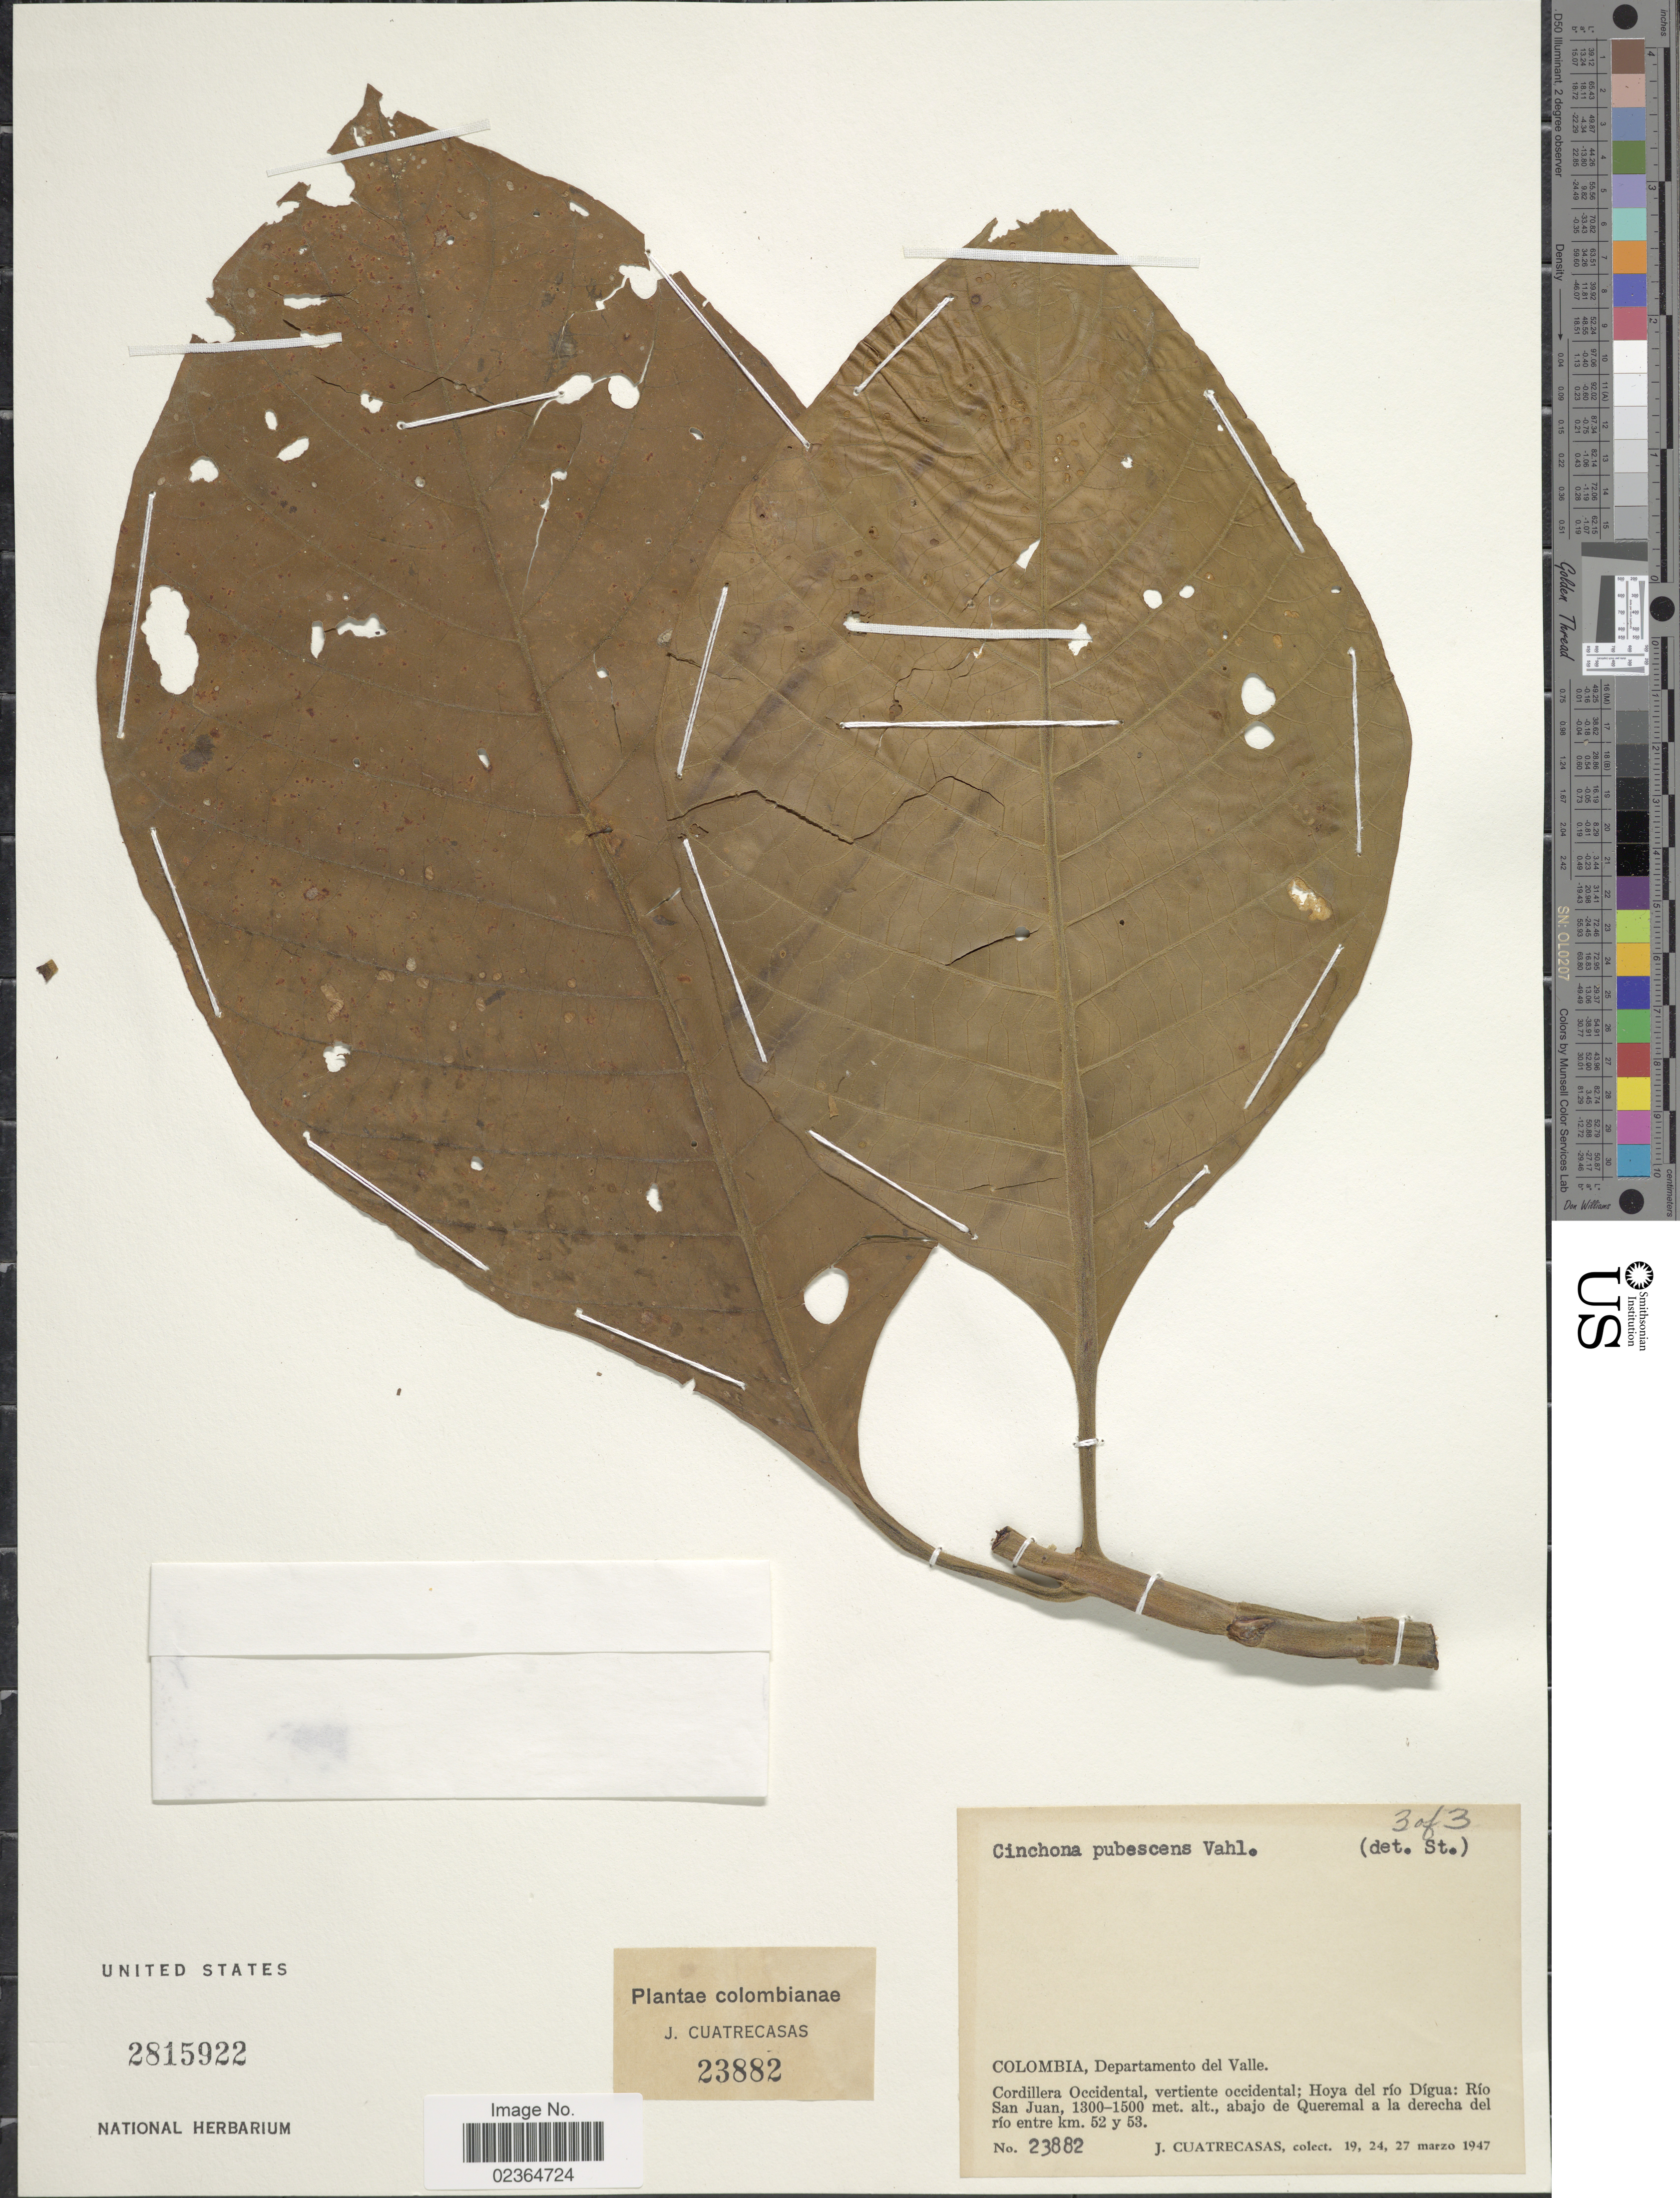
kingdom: Plantae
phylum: Tracheophyta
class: Magnoliopsida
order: Gentianales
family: Rubiaceae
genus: Cinchona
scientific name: Cinchona pubescens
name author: Vahl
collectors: J. Cuatrecasas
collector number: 23882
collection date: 1947-03-19/1947-03-27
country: Colombia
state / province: Valle del Cauca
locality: Departamento del Valle. Cordillera Occidental, vertiente occidental; Hoya del río Dígua: Río San Juan, abajo de Queremal a la derecha del río entre km. 52 y 53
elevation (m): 1300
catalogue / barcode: US 2815922